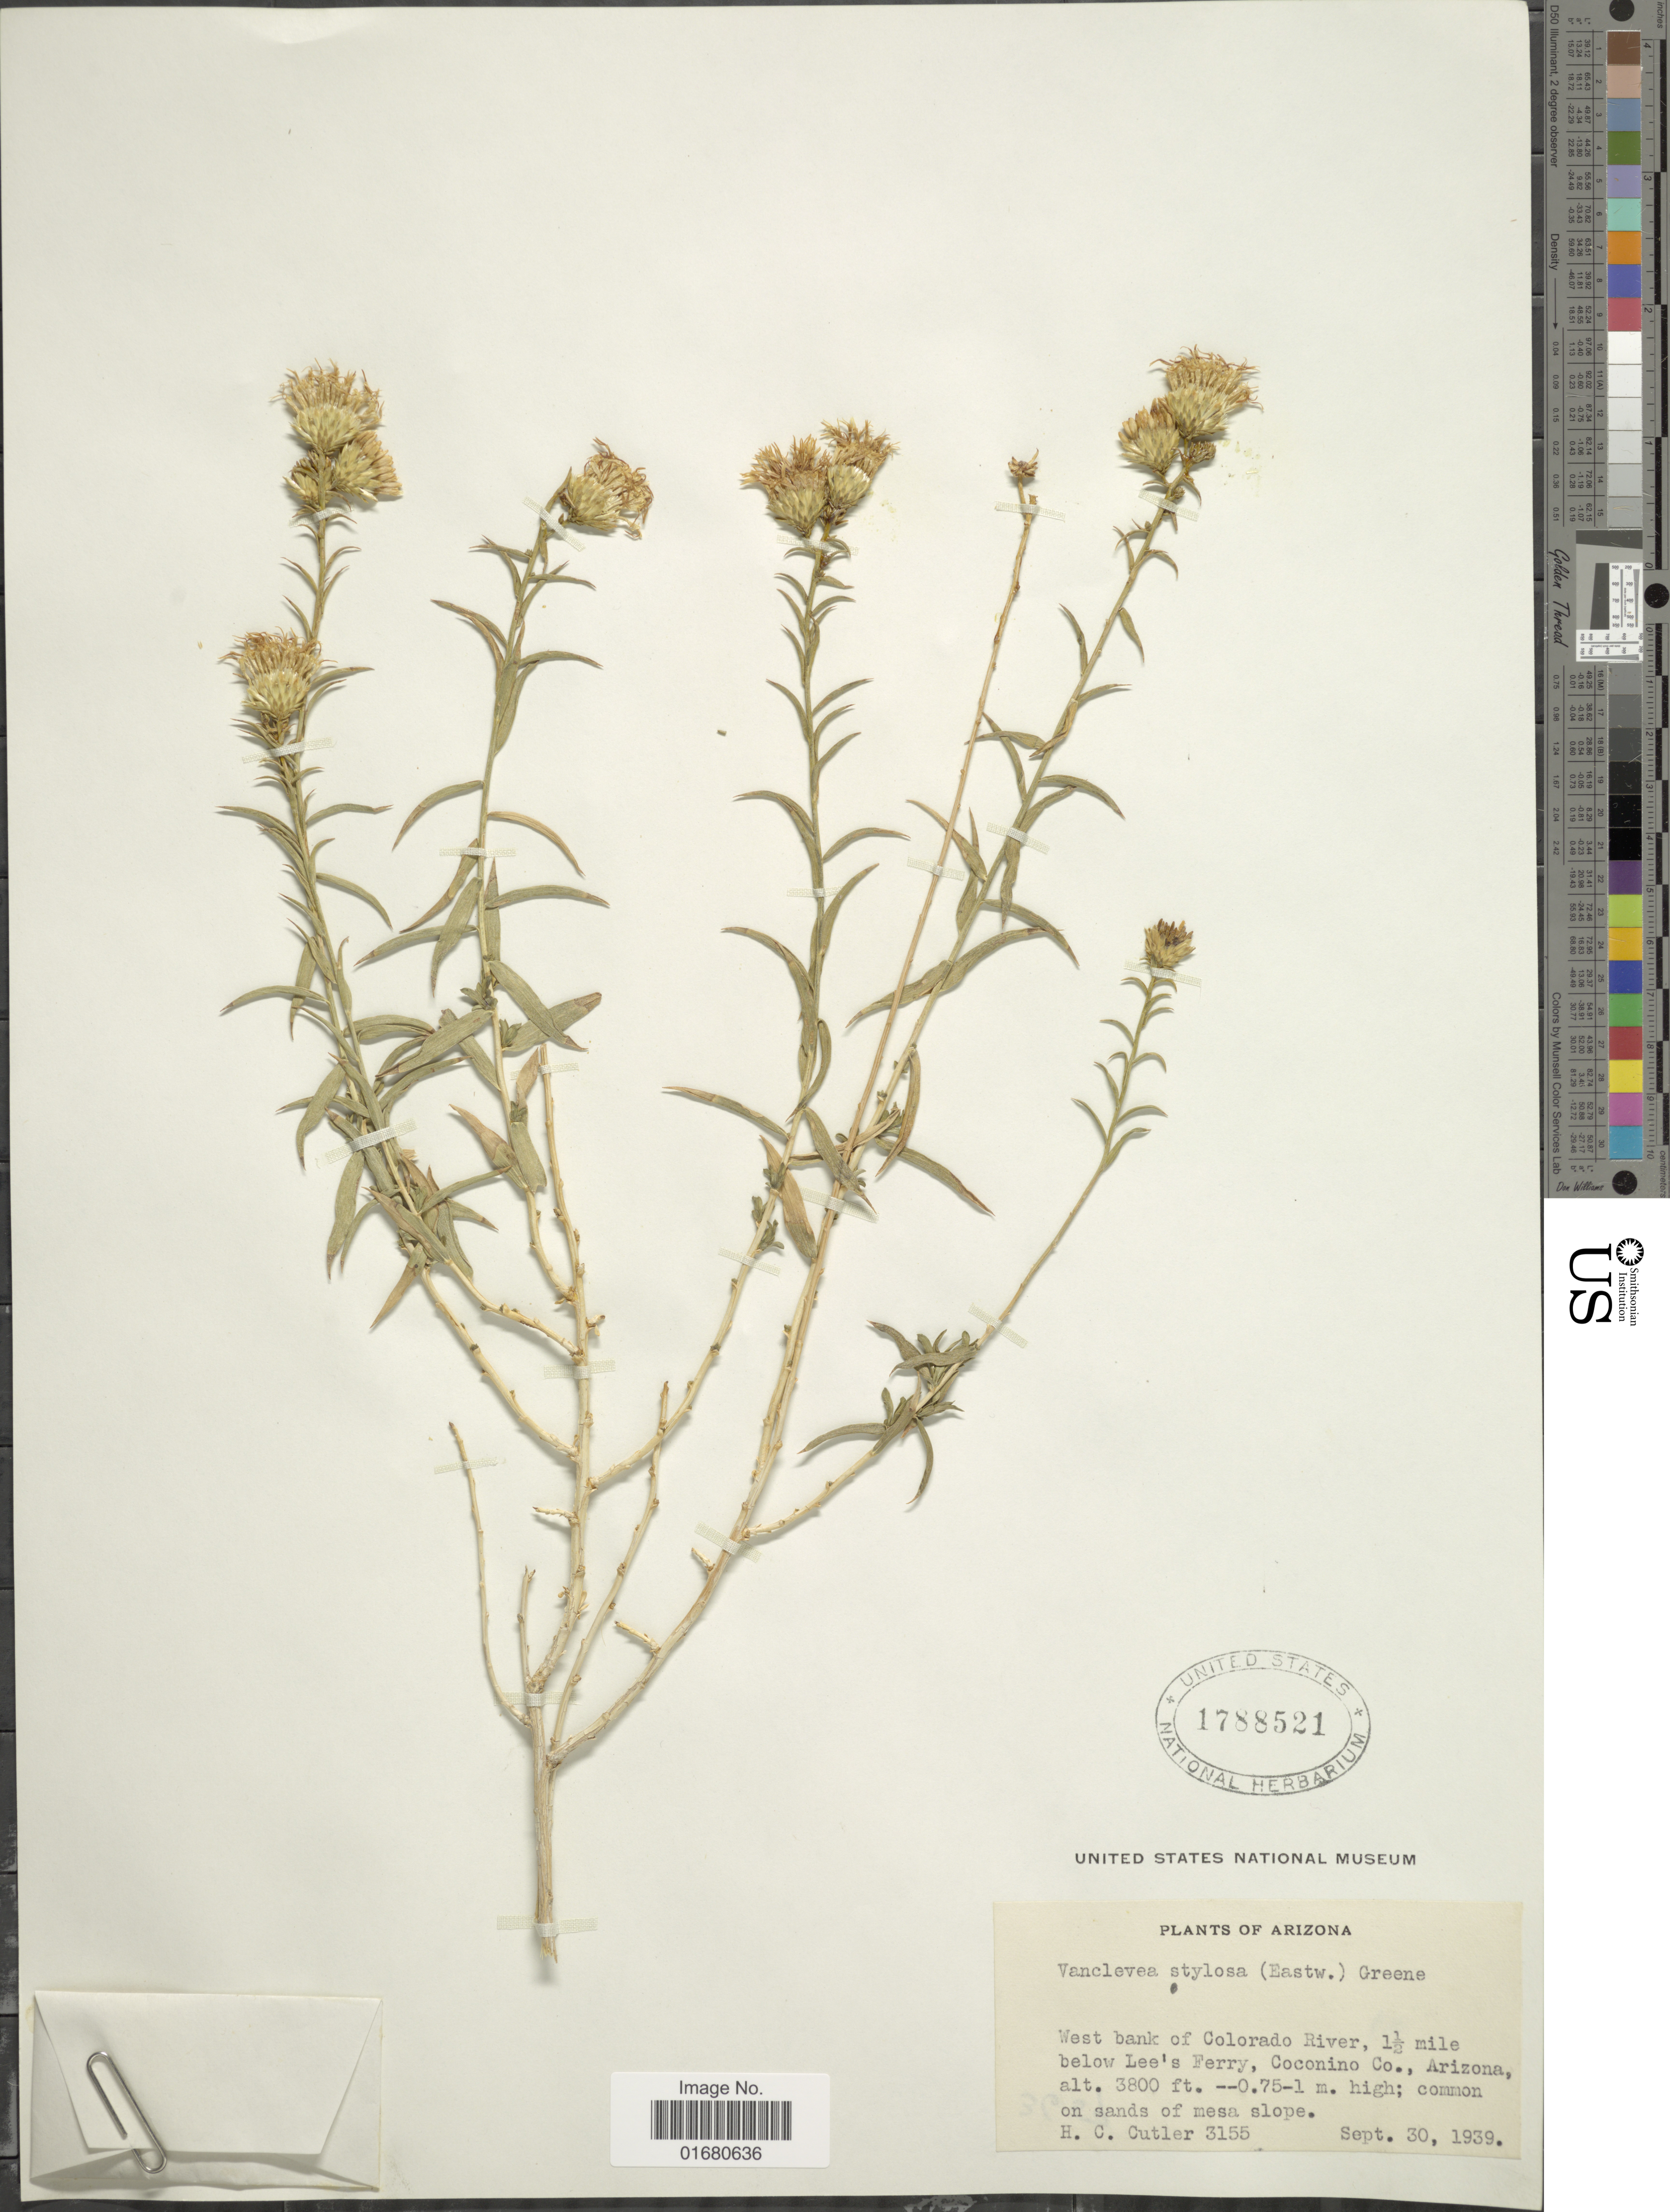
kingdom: Plantae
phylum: Tracheophyta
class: Magnoliopsida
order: Asterales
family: Asteraceae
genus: Vanclevea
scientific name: Vanclevea stylosa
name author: (Eastw.) Greene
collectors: H. C. Cutler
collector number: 3155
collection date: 1939-09-30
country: United States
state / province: Arizona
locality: West bank of Colorado River, 1½ mile below Lee's Ferry, Coconino Co.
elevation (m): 1158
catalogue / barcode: US 1788521